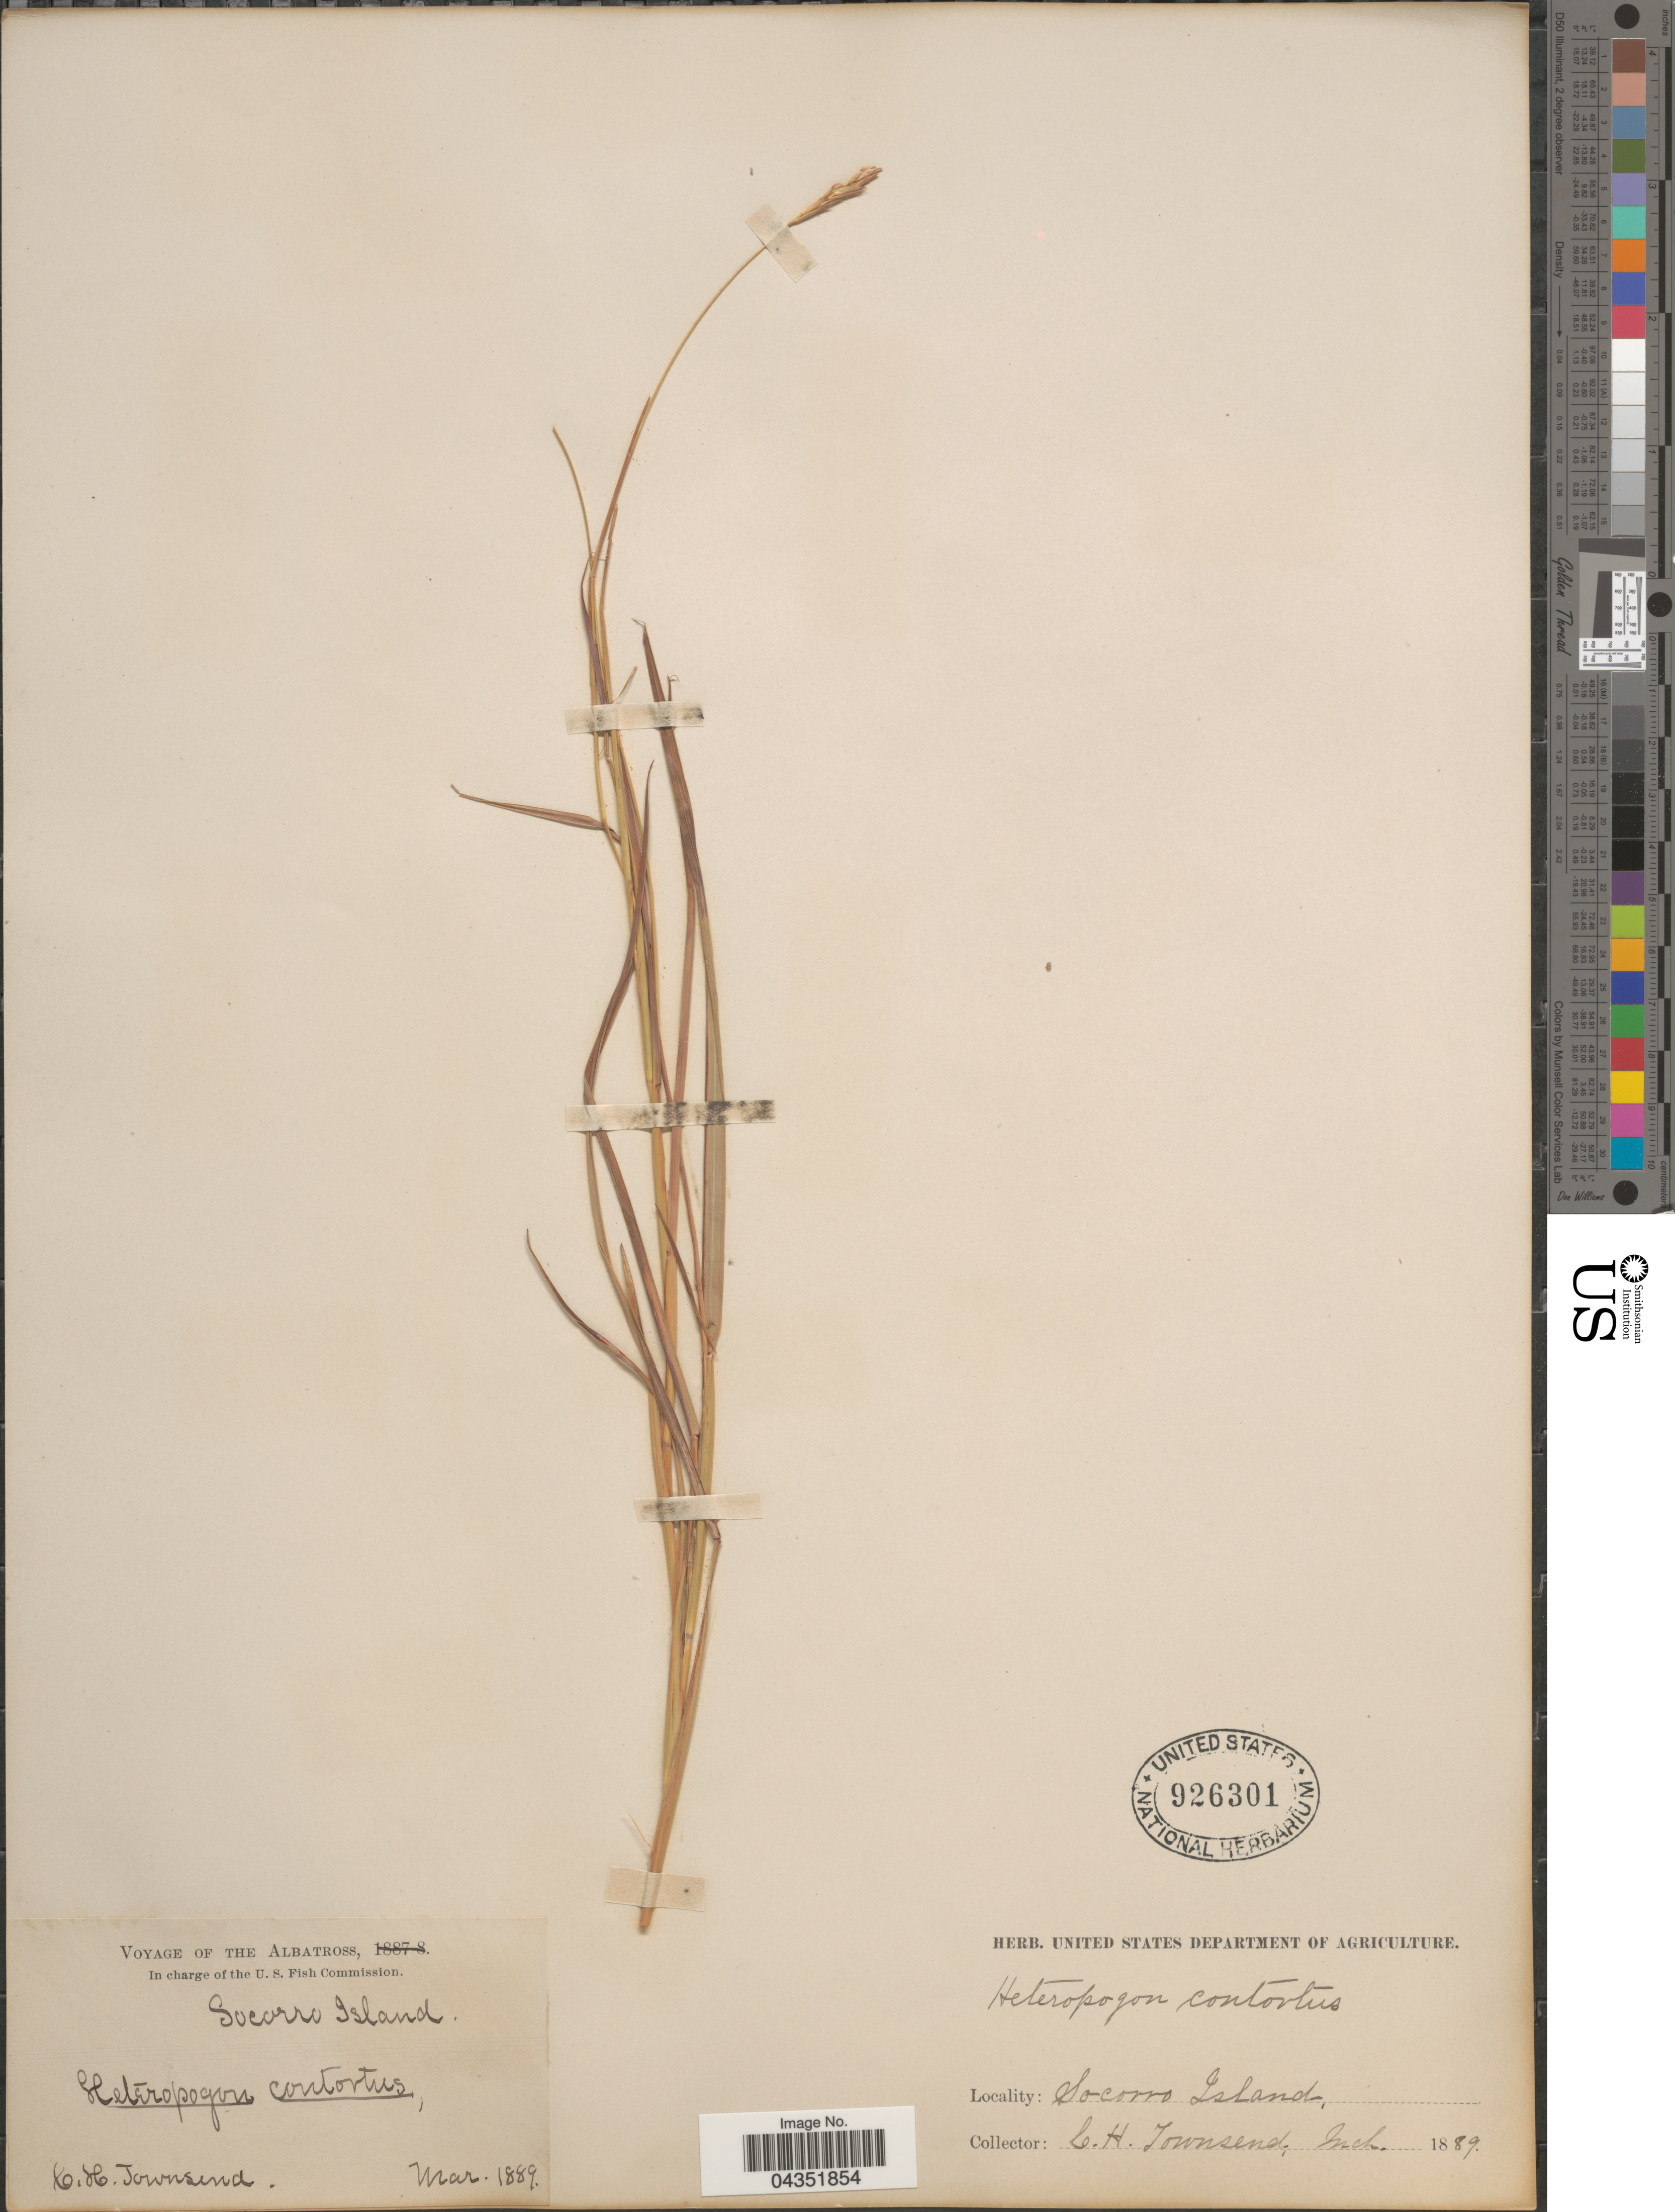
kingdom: Plantae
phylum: Tracheophyta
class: Liliopsida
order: Poales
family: Poaceae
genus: Heteropogon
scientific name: Heteropogon contortus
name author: (L.) P. Beauv. ex Roem. & Schult.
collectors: C. H. Townsend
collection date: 1889-03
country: Mexico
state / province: Colima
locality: Voyage of The Albatros. Socorro Island.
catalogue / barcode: US 926301